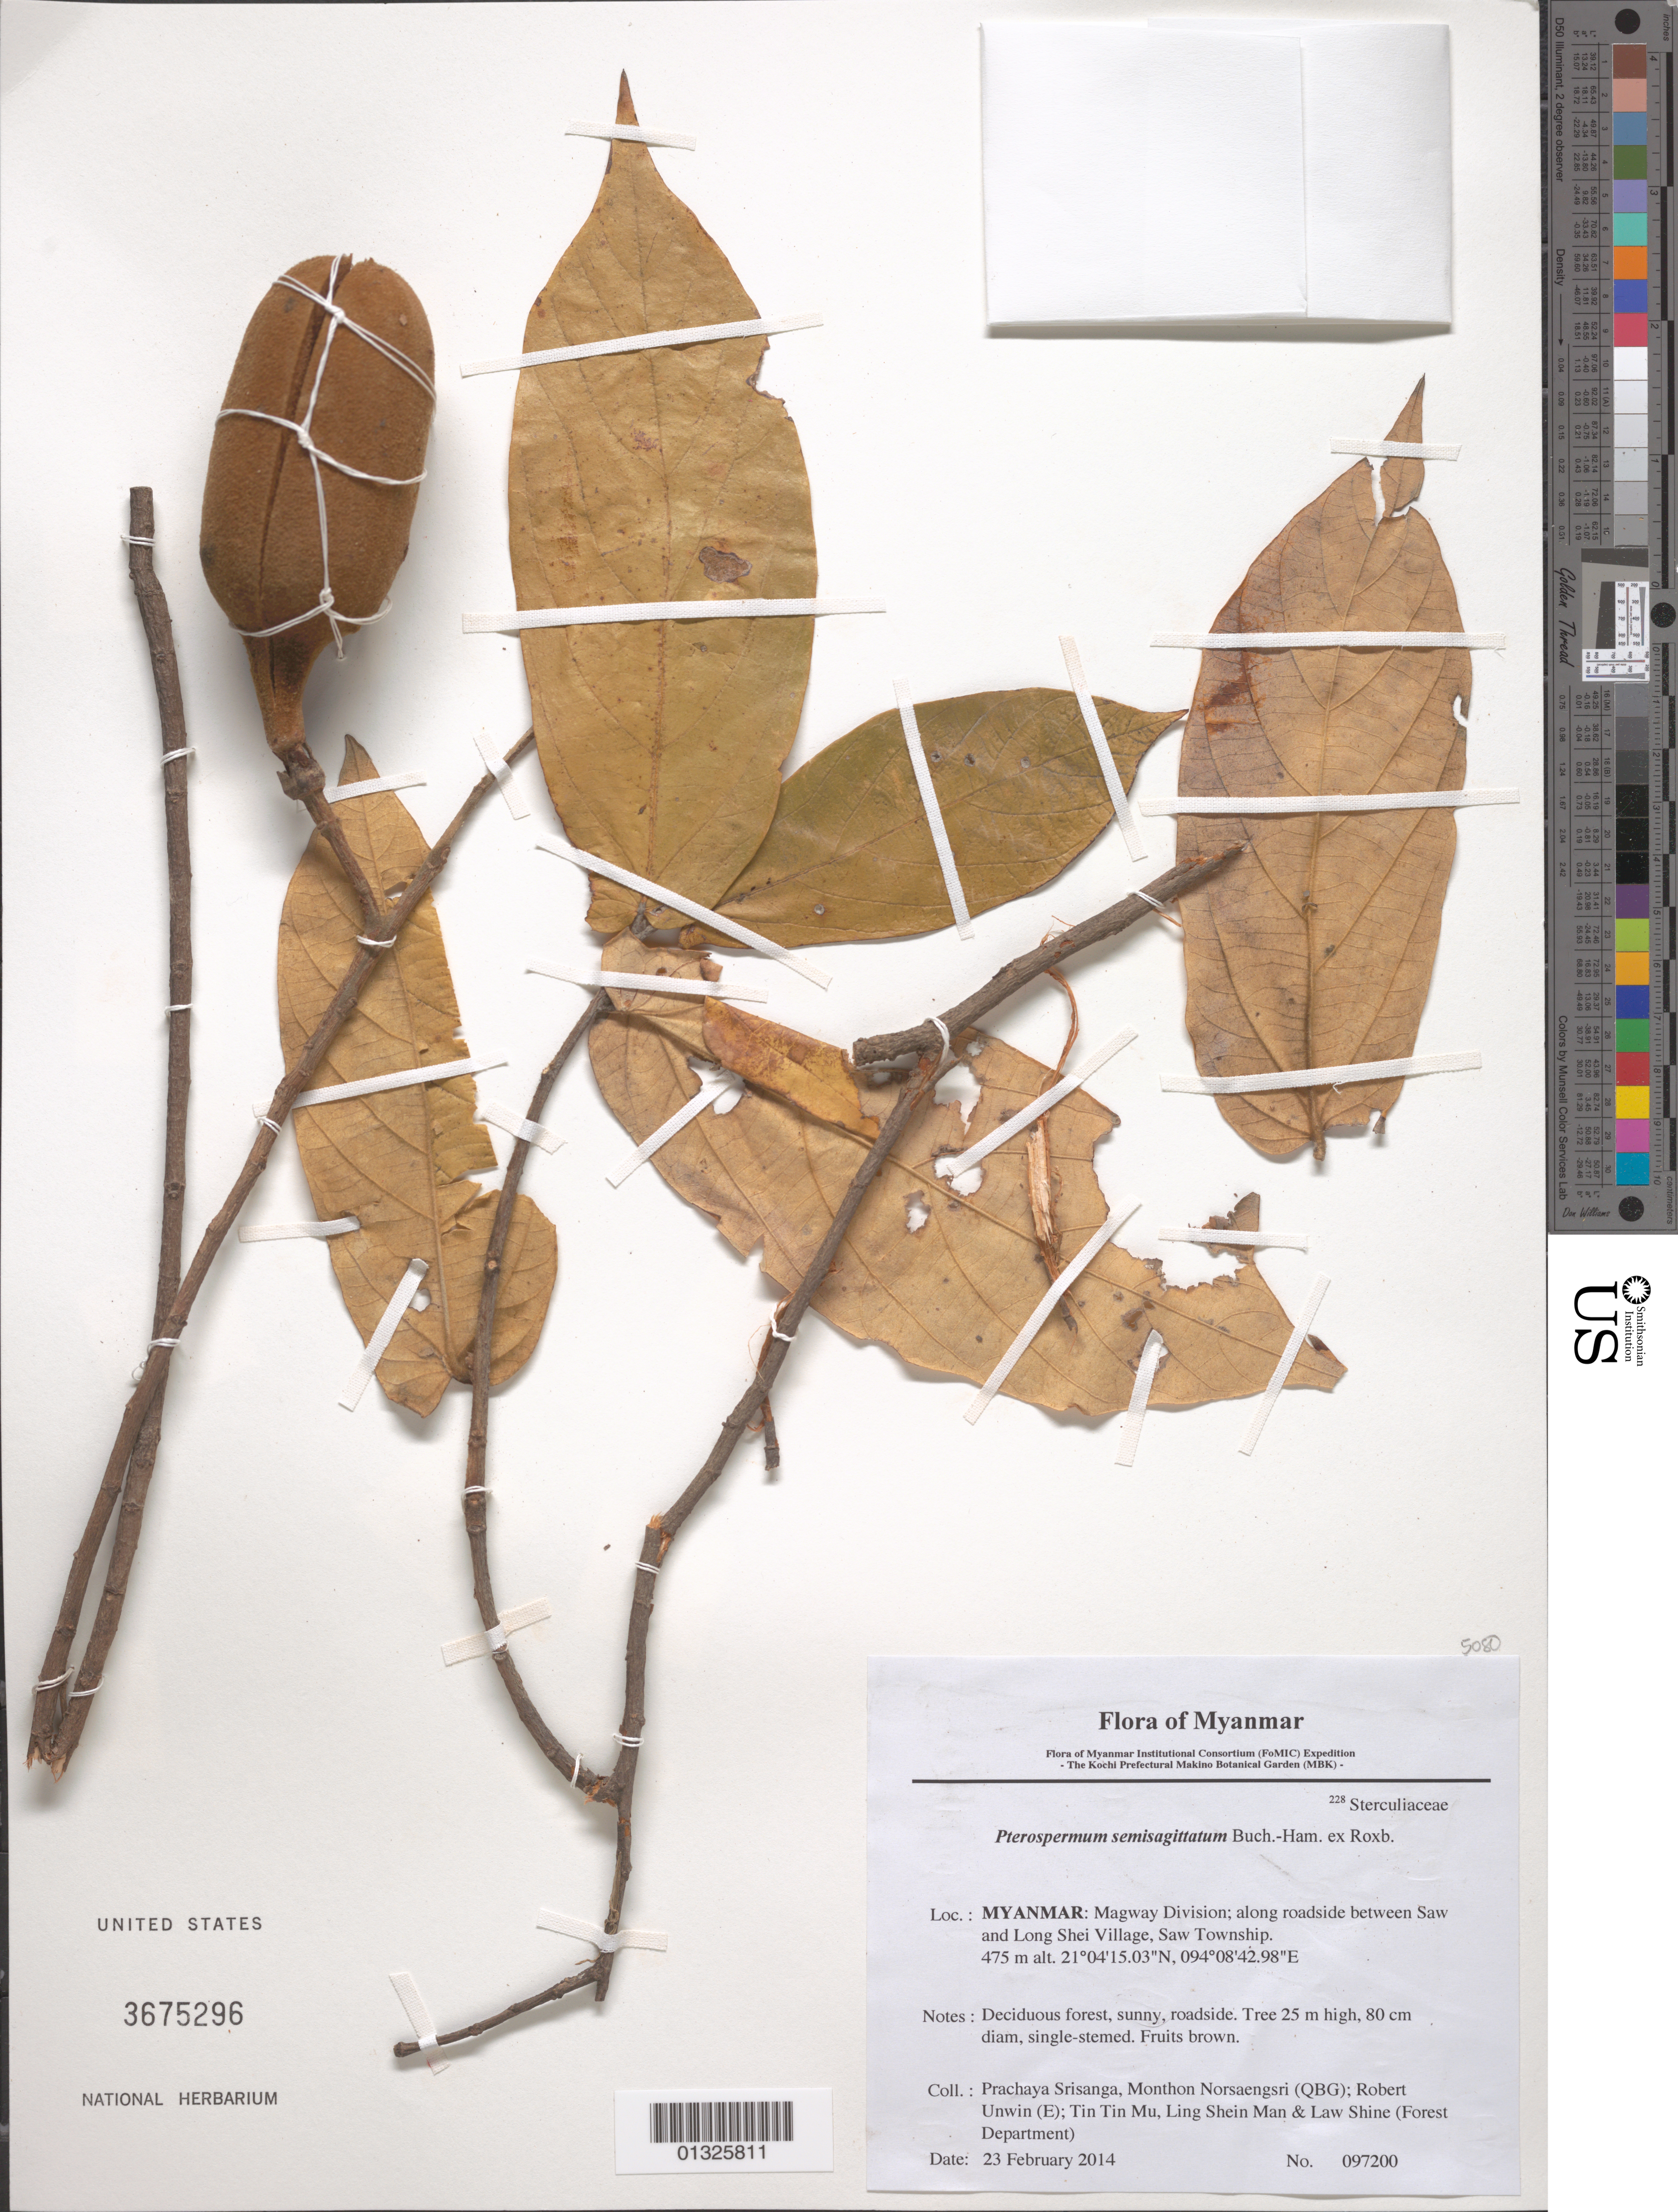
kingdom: Plantae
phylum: Tracheophyta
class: Magnoliopsida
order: Malvales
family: Malvaceae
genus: Pterospermum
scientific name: Pterospermum semisagittatum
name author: Buch.-Ham. & Roxb.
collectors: P. Srisanga, M. Norsaengsri, R. Unwin, Tin Tin Mu, Ling Shein Man & L. Shine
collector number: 97200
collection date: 2014-02-23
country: Myanmar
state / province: Chin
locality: Along roadside between Saw and Long Shei Village, Saw Township.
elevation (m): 475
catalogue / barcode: US 3675296